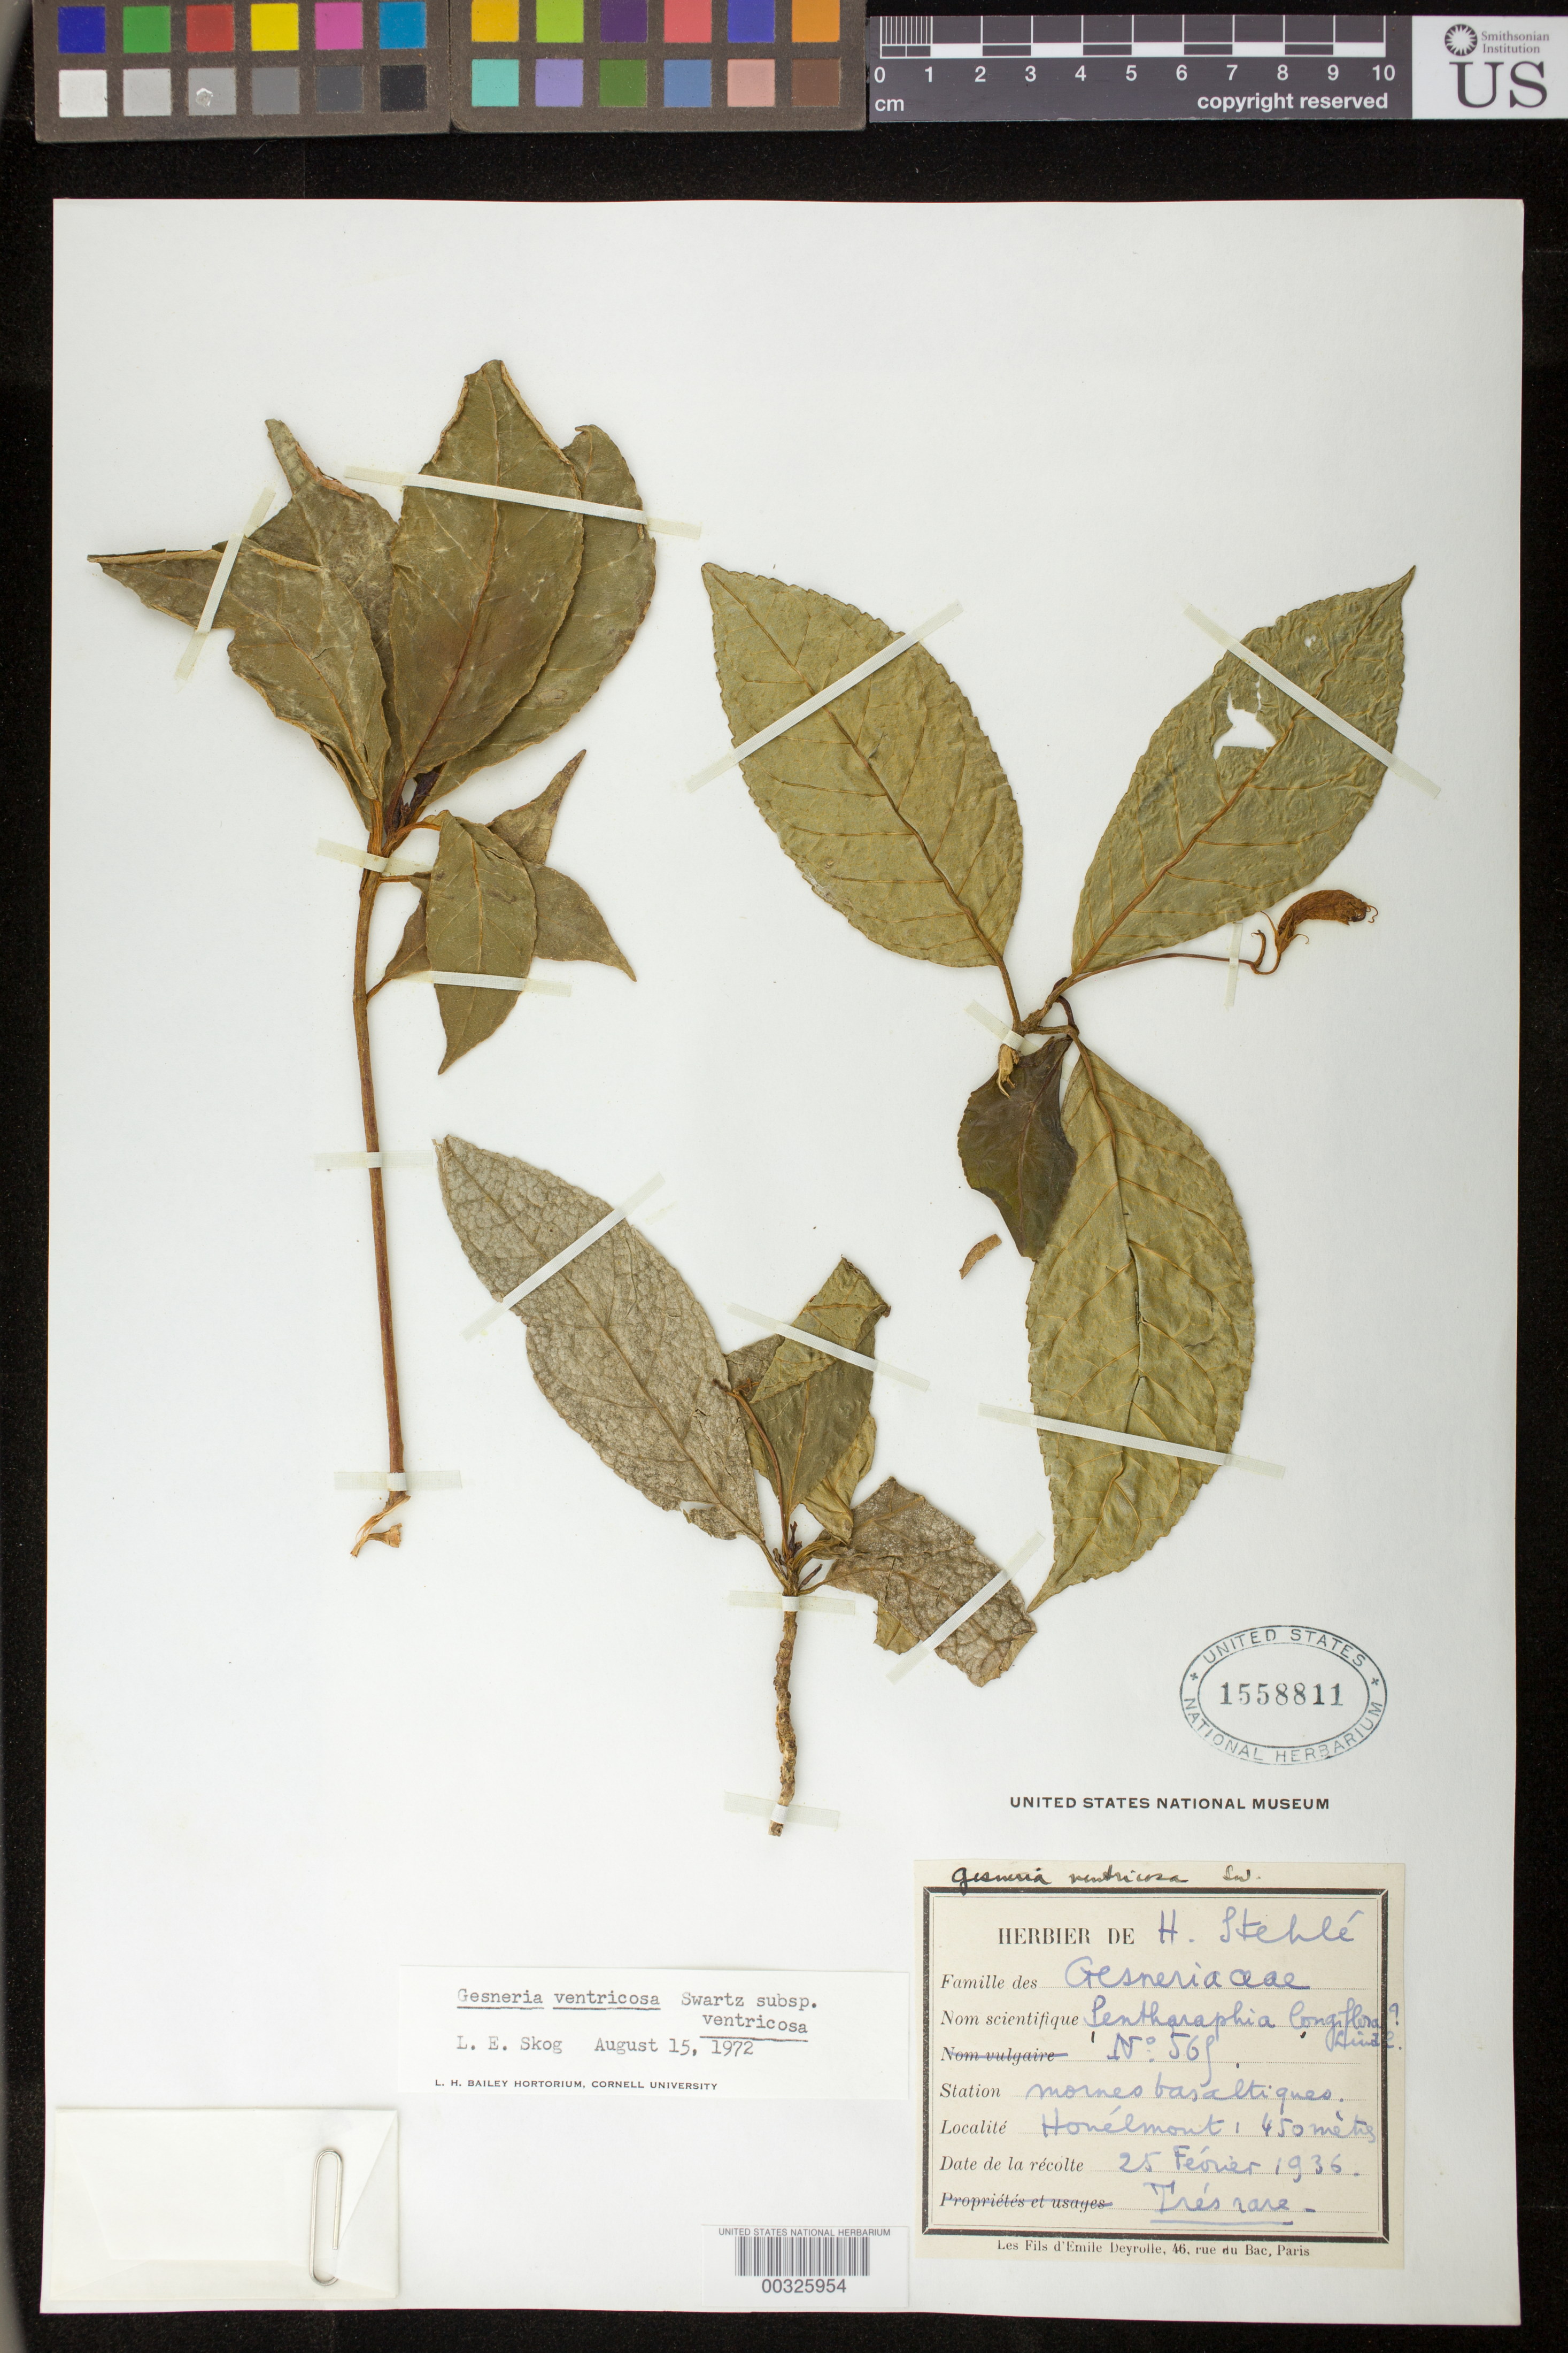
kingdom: Plantae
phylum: Tracheophyta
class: Magnoliopsida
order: Lamiales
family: Gesneriaceae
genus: Gesneria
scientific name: Gesneria ventricosa subsp. ventricosa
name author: Sw.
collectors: H. Stehlé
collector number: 567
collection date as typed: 25 Feb 1936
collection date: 1936-02-25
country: Guadeloupe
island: Basse Terre [Guadeloupe]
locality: Houelmont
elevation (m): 450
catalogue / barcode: US 1558811